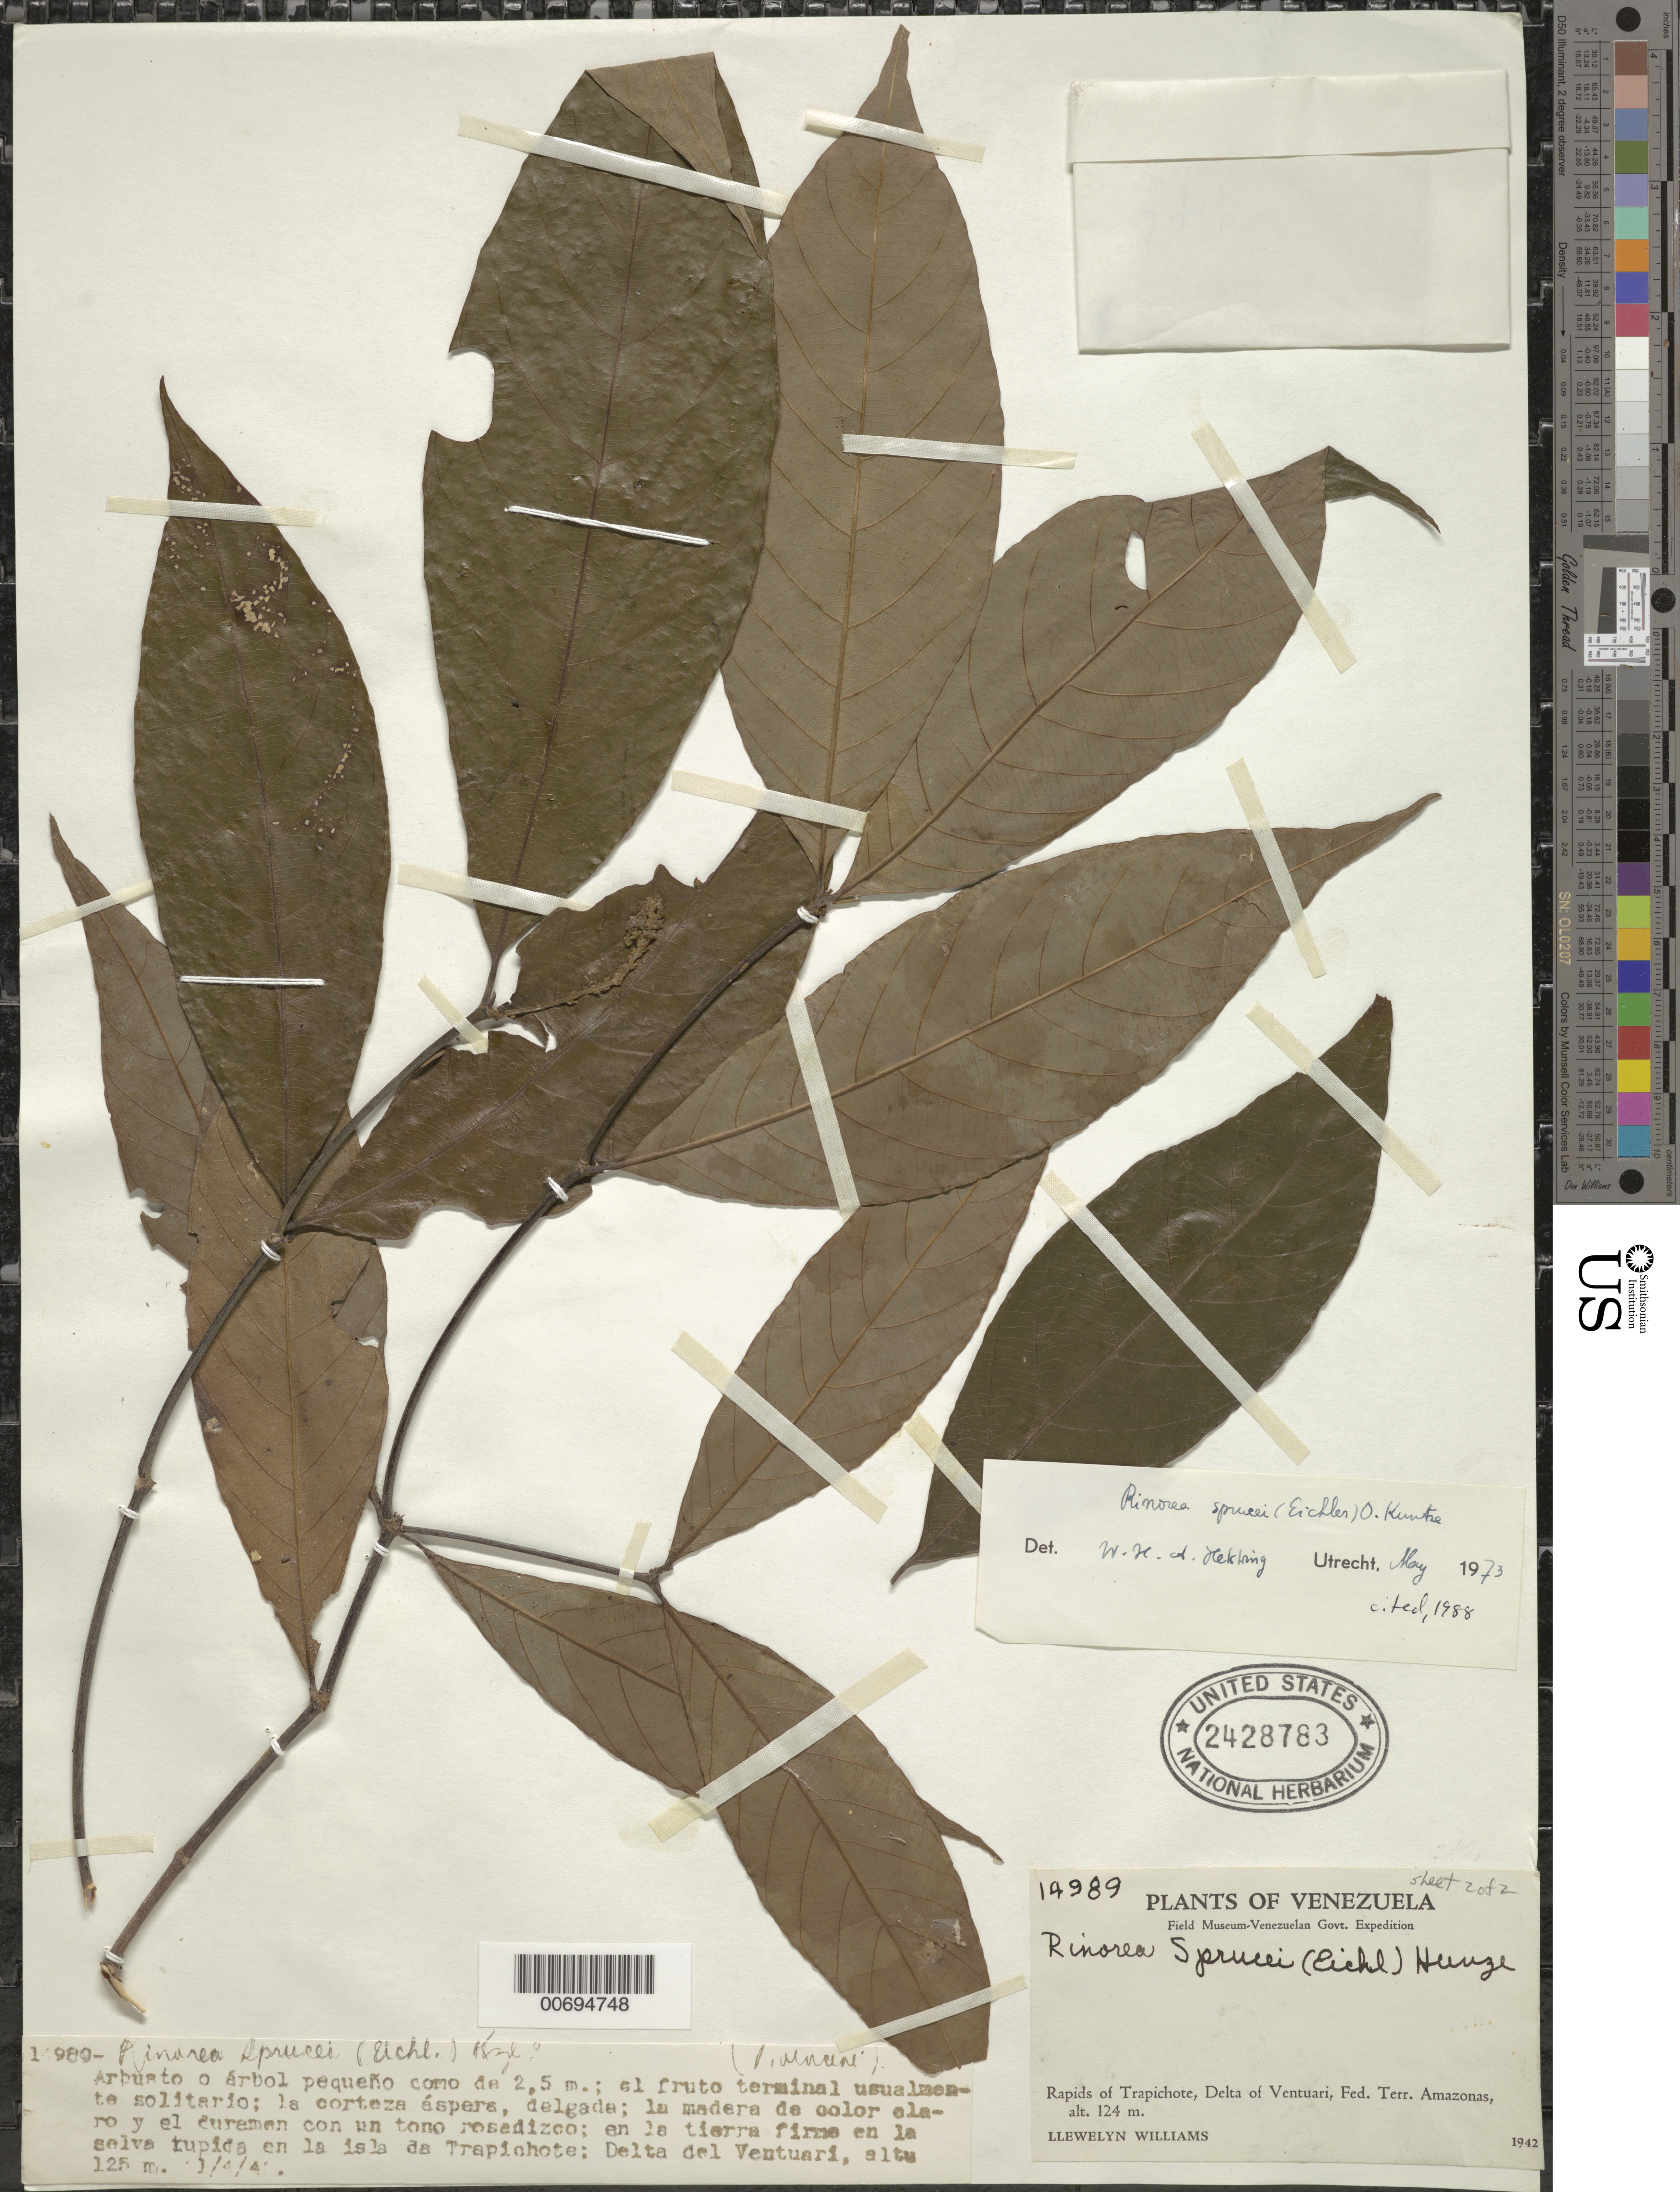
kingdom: Plantae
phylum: Tracheophyta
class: Magnoliopsida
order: Malpighiales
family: Violaceae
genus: Rinorea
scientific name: Rinorea sprucei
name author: (Eichler) Kuntze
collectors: Ll. Williams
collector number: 14989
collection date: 1942-04-03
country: Venezuela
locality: Rapids of Trapichote, Delta of Ventuari, Fed. Terr. Amazonas.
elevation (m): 124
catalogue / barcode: US 2428783